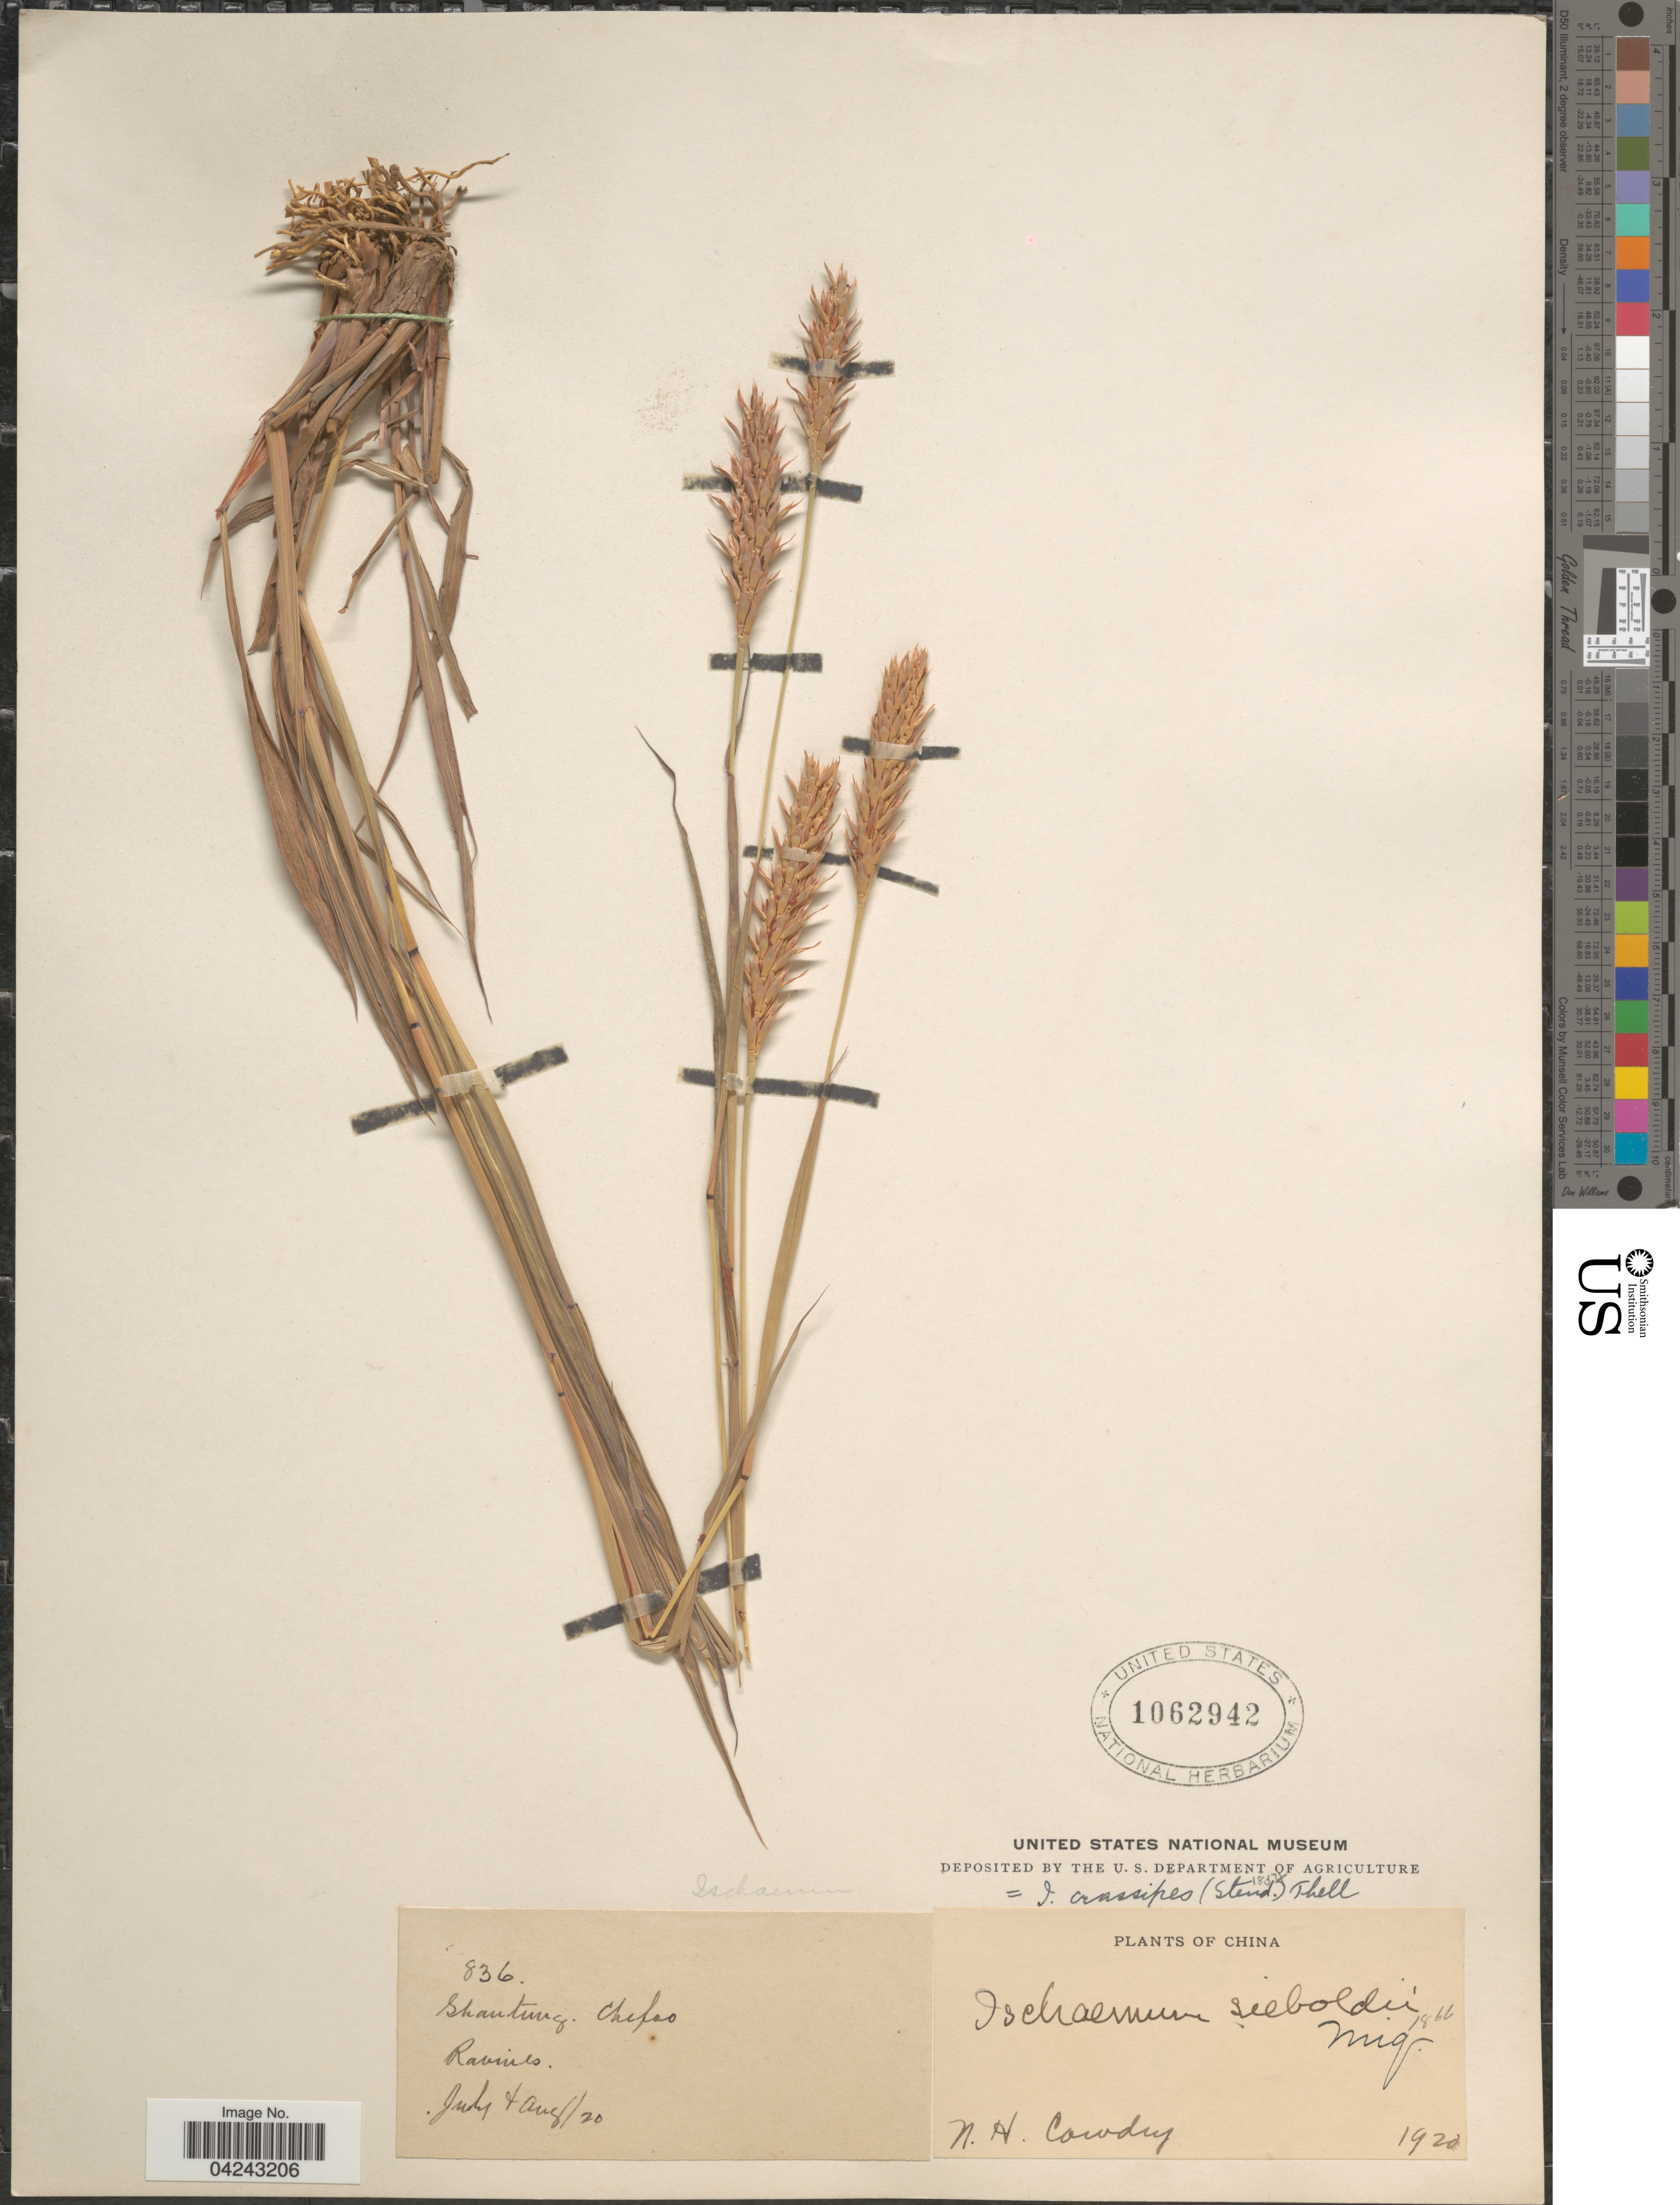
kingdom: Plantae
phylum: Tracheophyta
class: Liliopsida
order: Poales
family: Poaceae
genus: Ischaemum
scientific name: Ischaemum aristatum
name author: L.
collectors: N. H. Cowdry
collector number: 836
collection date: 1920-07/1920-08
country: China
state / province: Shandong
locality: Shantung. Chefoo.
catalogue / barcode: US 1062942